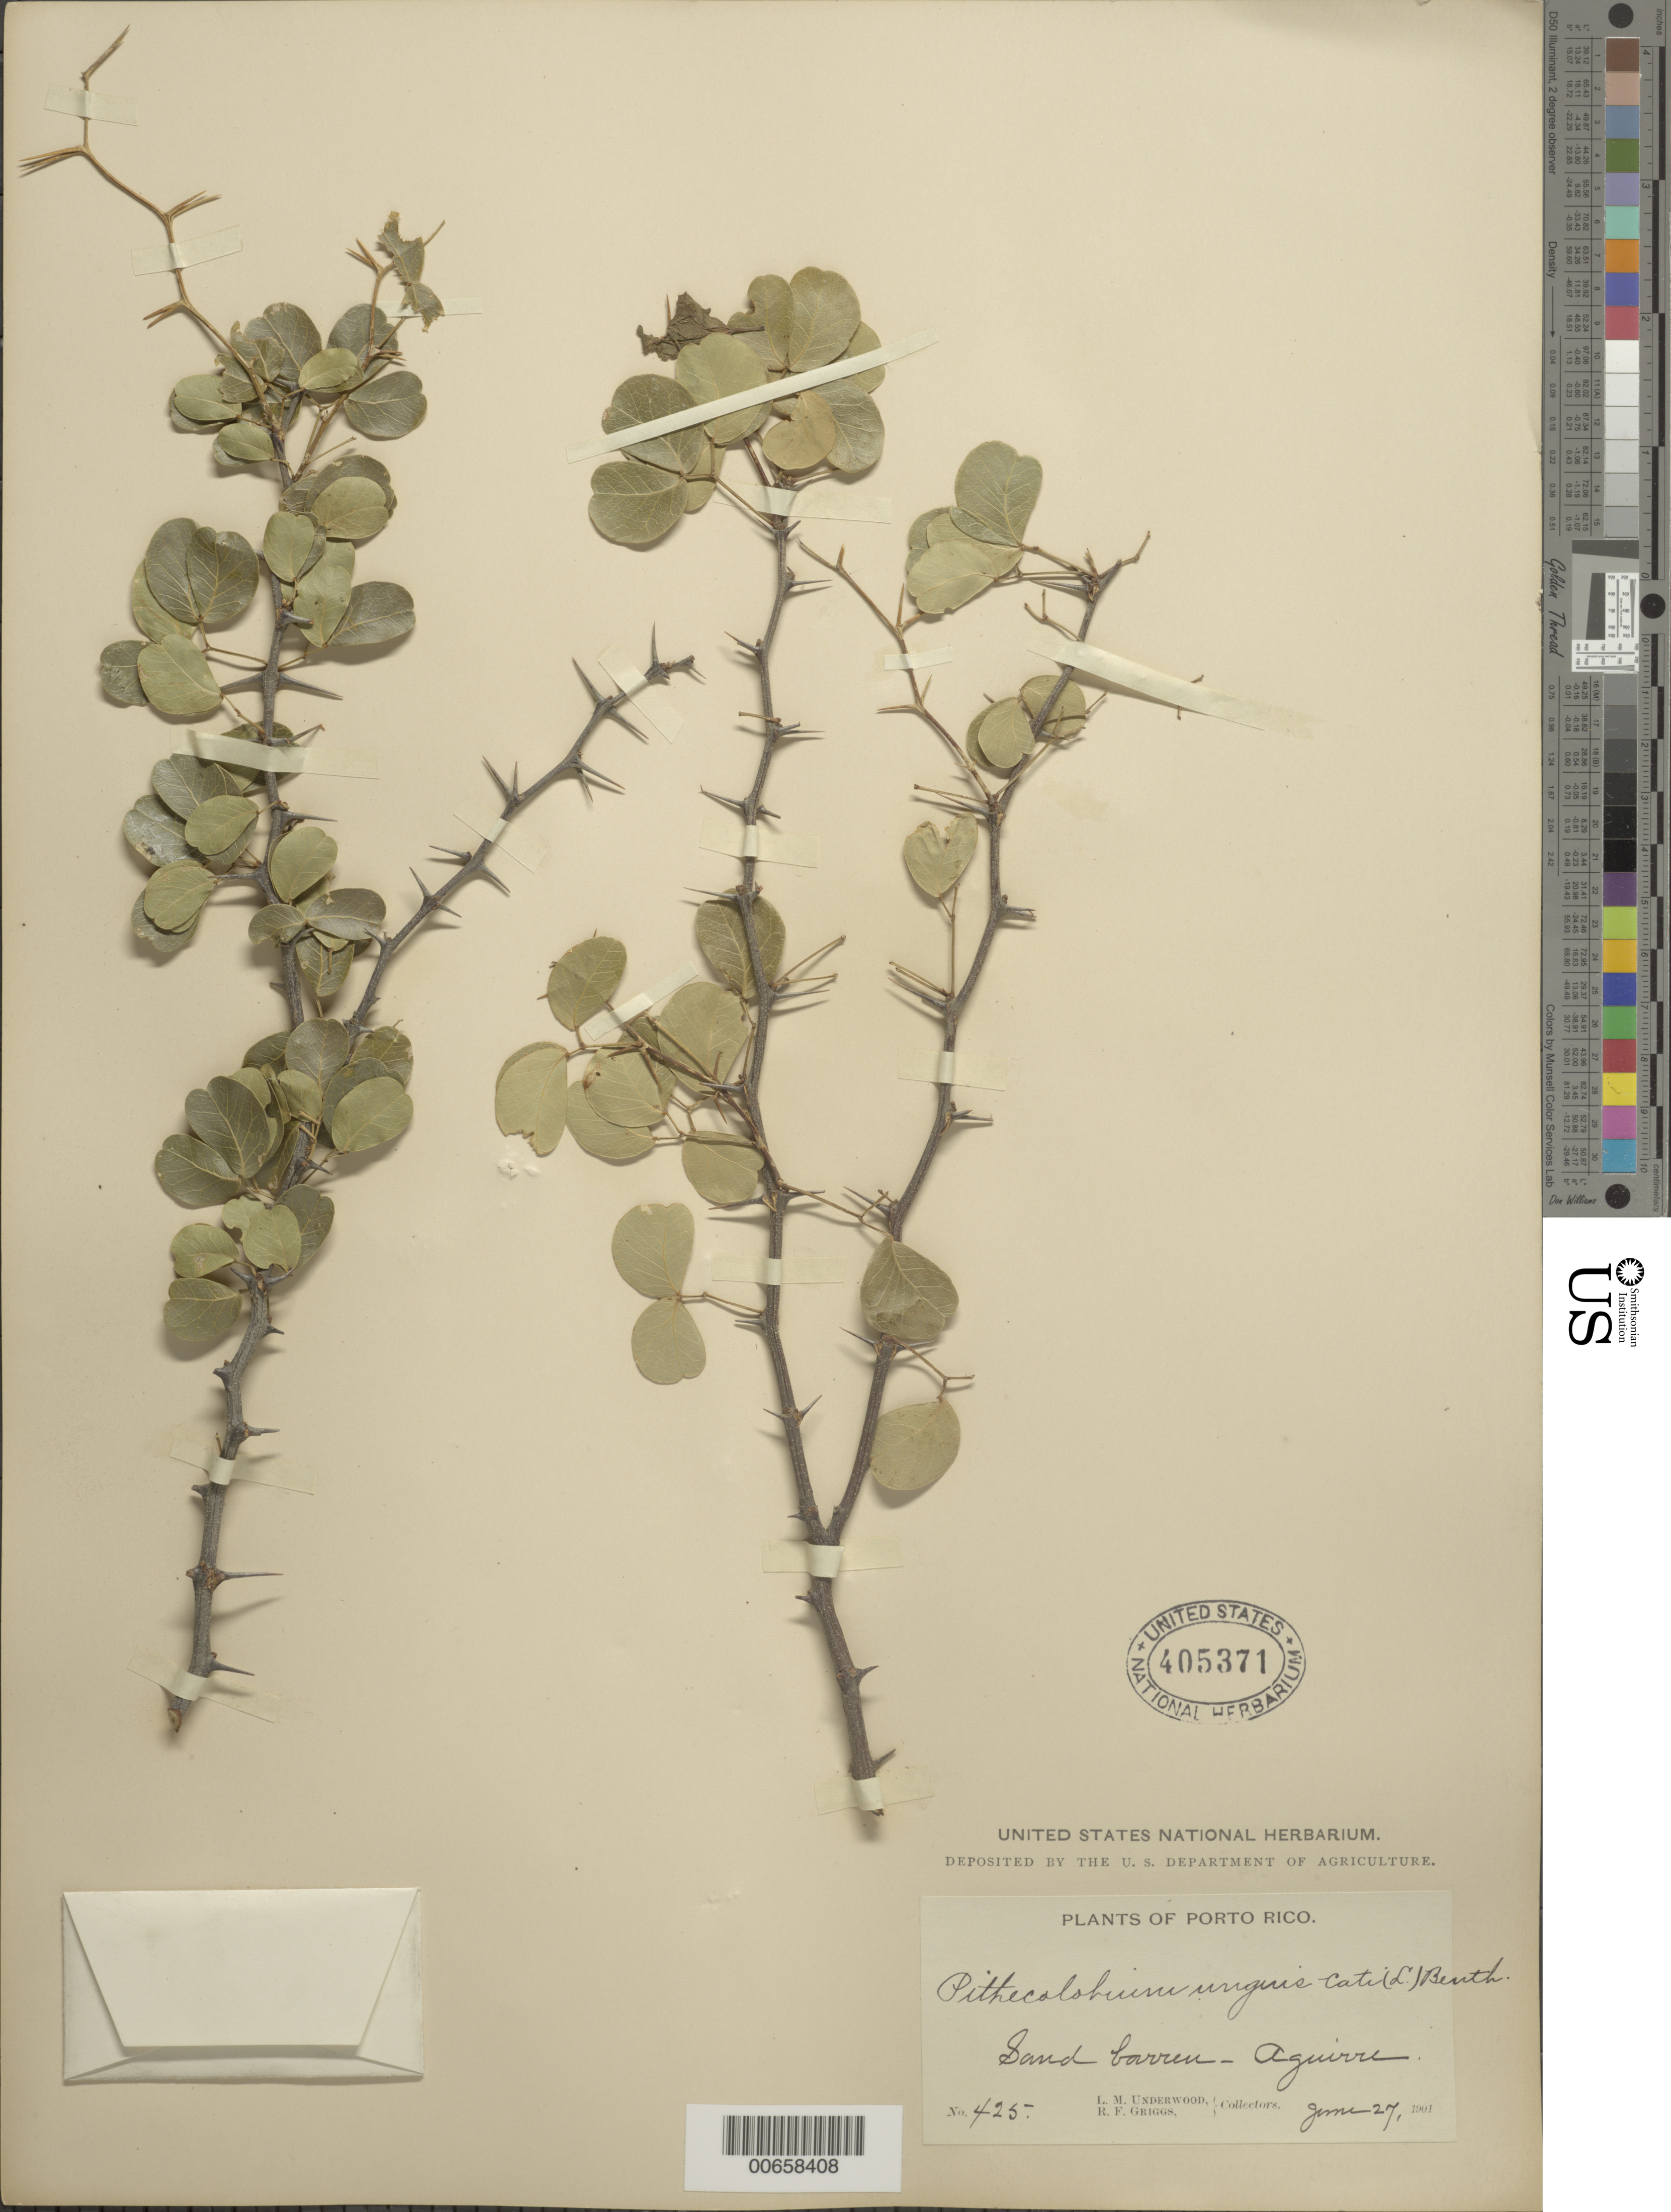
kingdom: Plantae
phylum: Tracheophyta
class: Magnoliopsida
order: Fabales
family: Fabaceae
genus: Pithecellobium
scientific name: Pithecellobium unguis-cati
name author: (L.) Benth.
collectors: L. M. Underwood & R. F. Griggs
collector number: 425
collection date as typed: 27 Jun 1901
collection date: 1901-06-27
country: Puerto Rico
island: Greater Antilles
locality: Aguirre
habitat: Sand barren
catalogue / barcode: US 405371